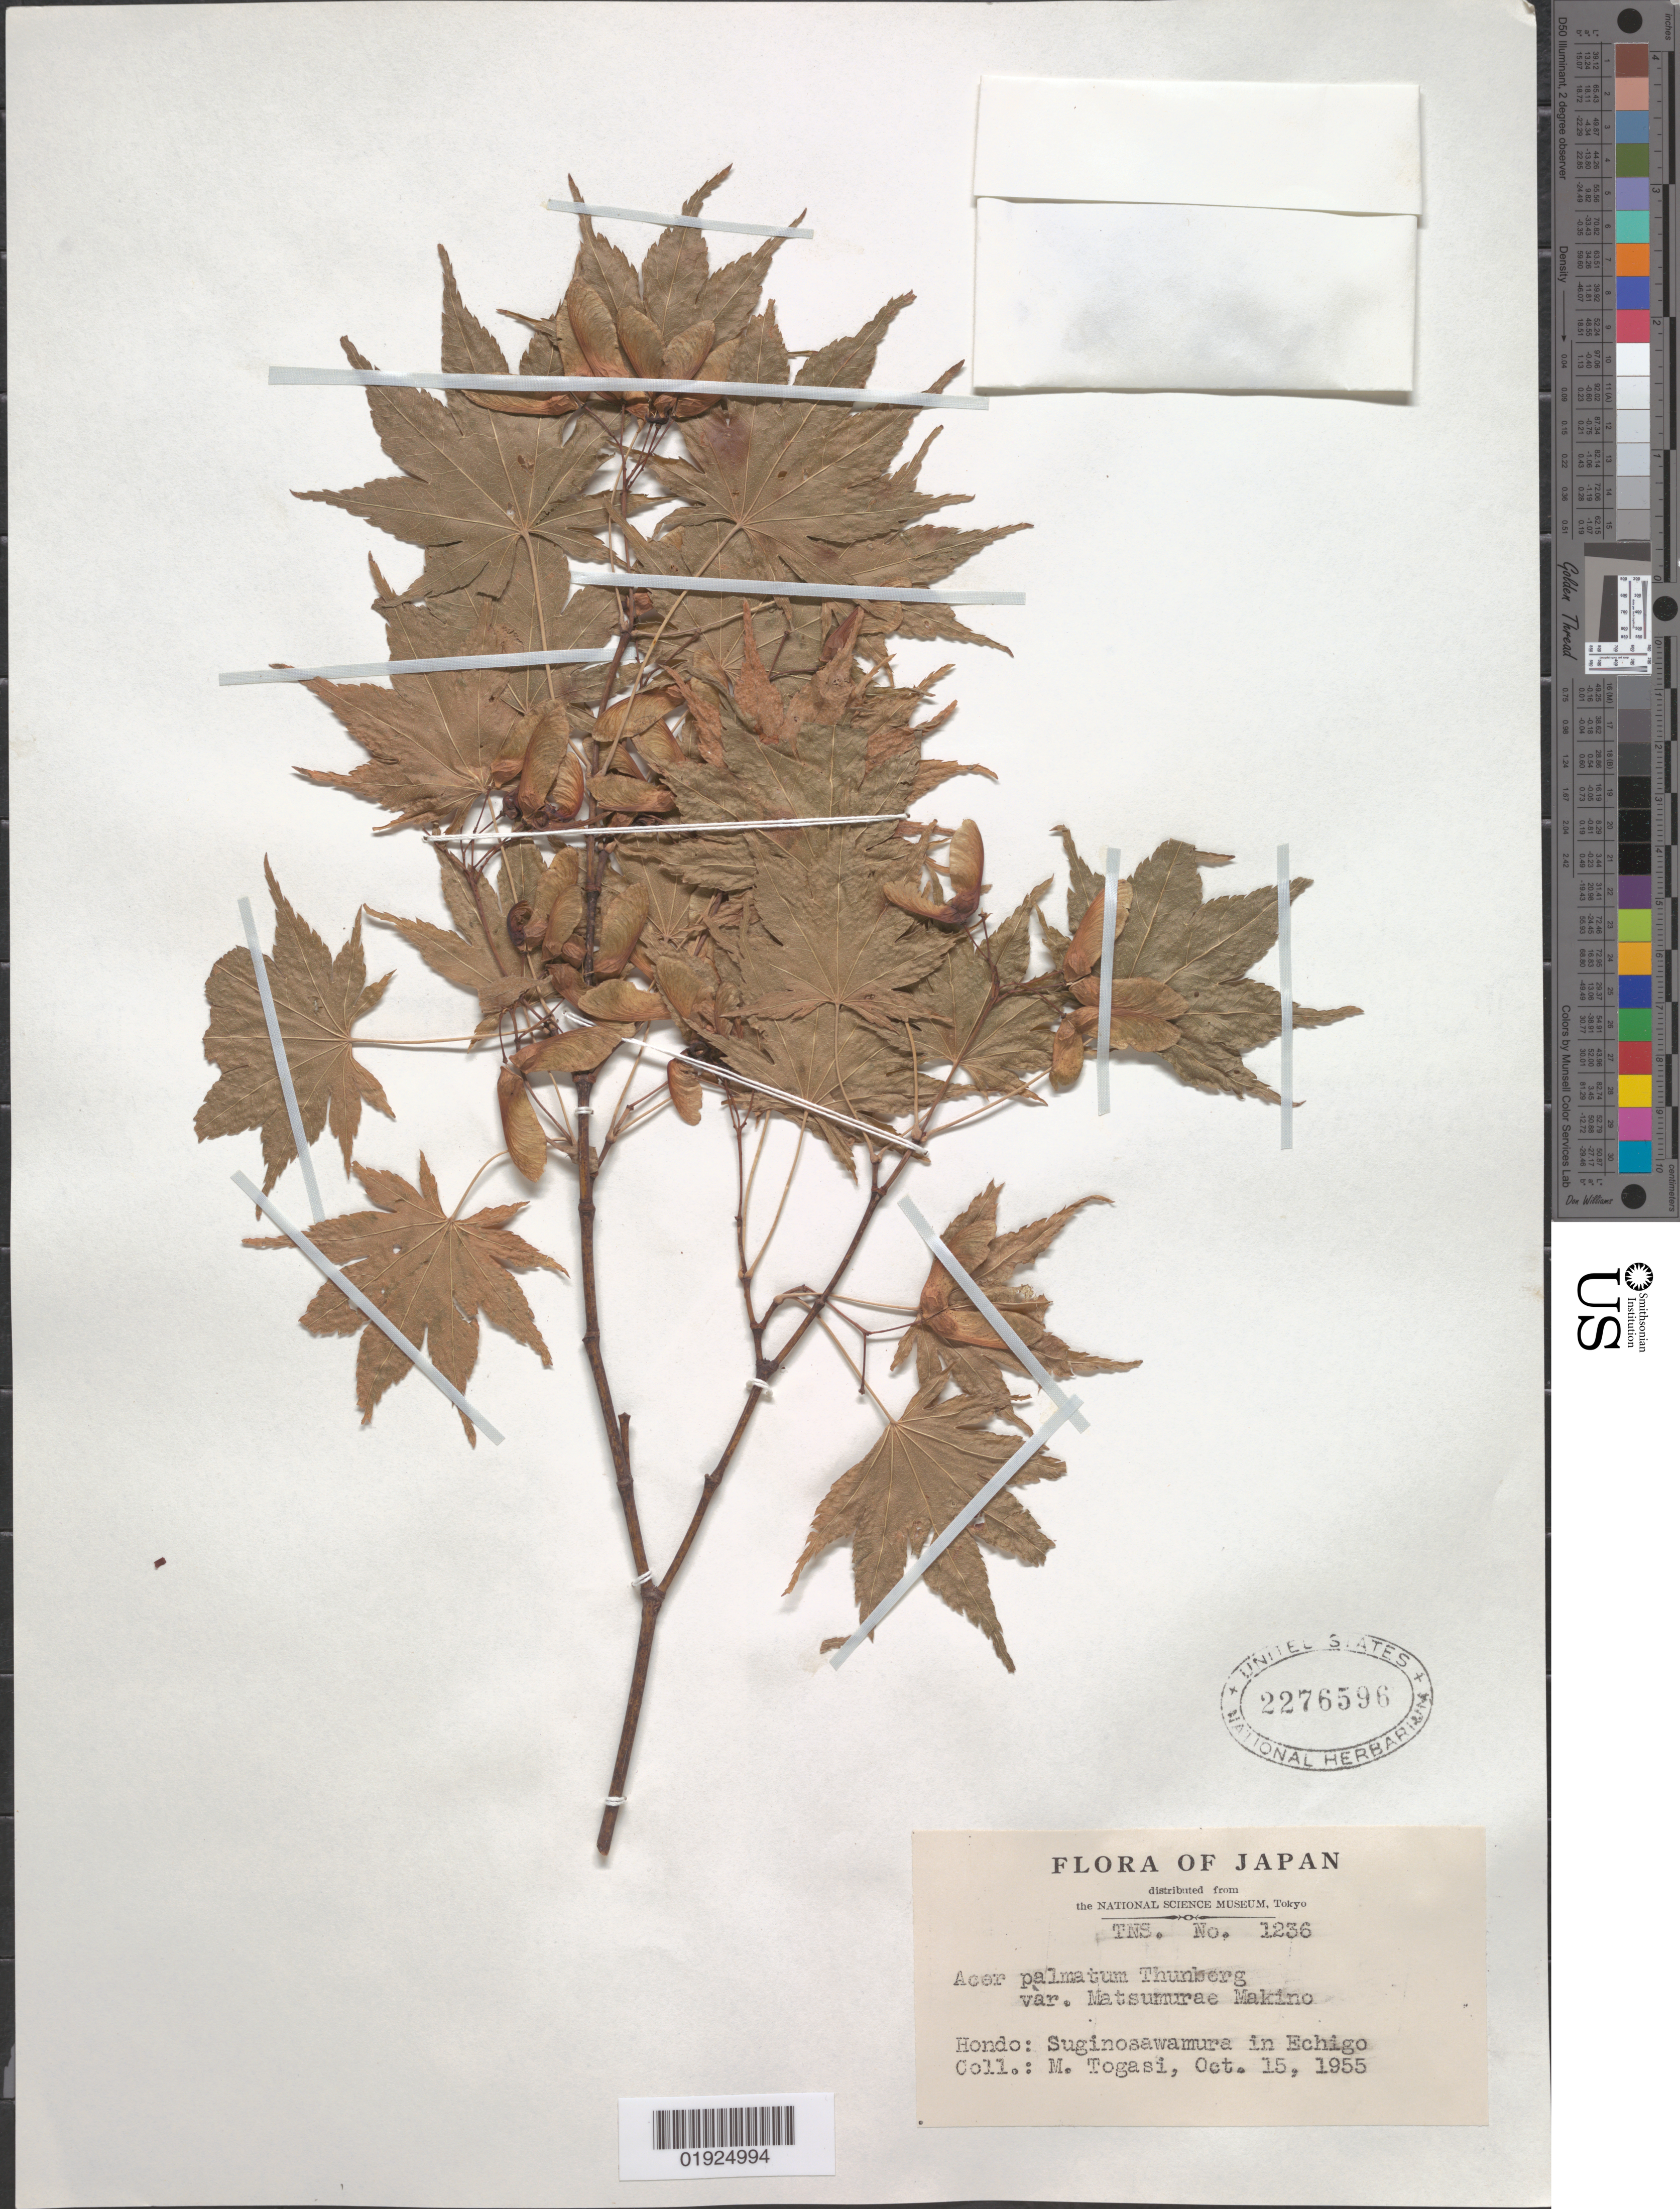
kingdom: Plantae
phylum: Tracheophyta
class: Magnoliopsida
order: Sapindales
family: Sapindaceae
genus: Acer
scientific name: Acer palmatum subsp. matsumurae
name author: Koidz.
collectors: M. Togasi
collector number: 1236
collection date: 1955-10-15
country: Japan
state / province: Niigata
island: Honshu I.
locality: Suginosawamura in Echigo [Niigata]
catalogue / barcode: US 2276596